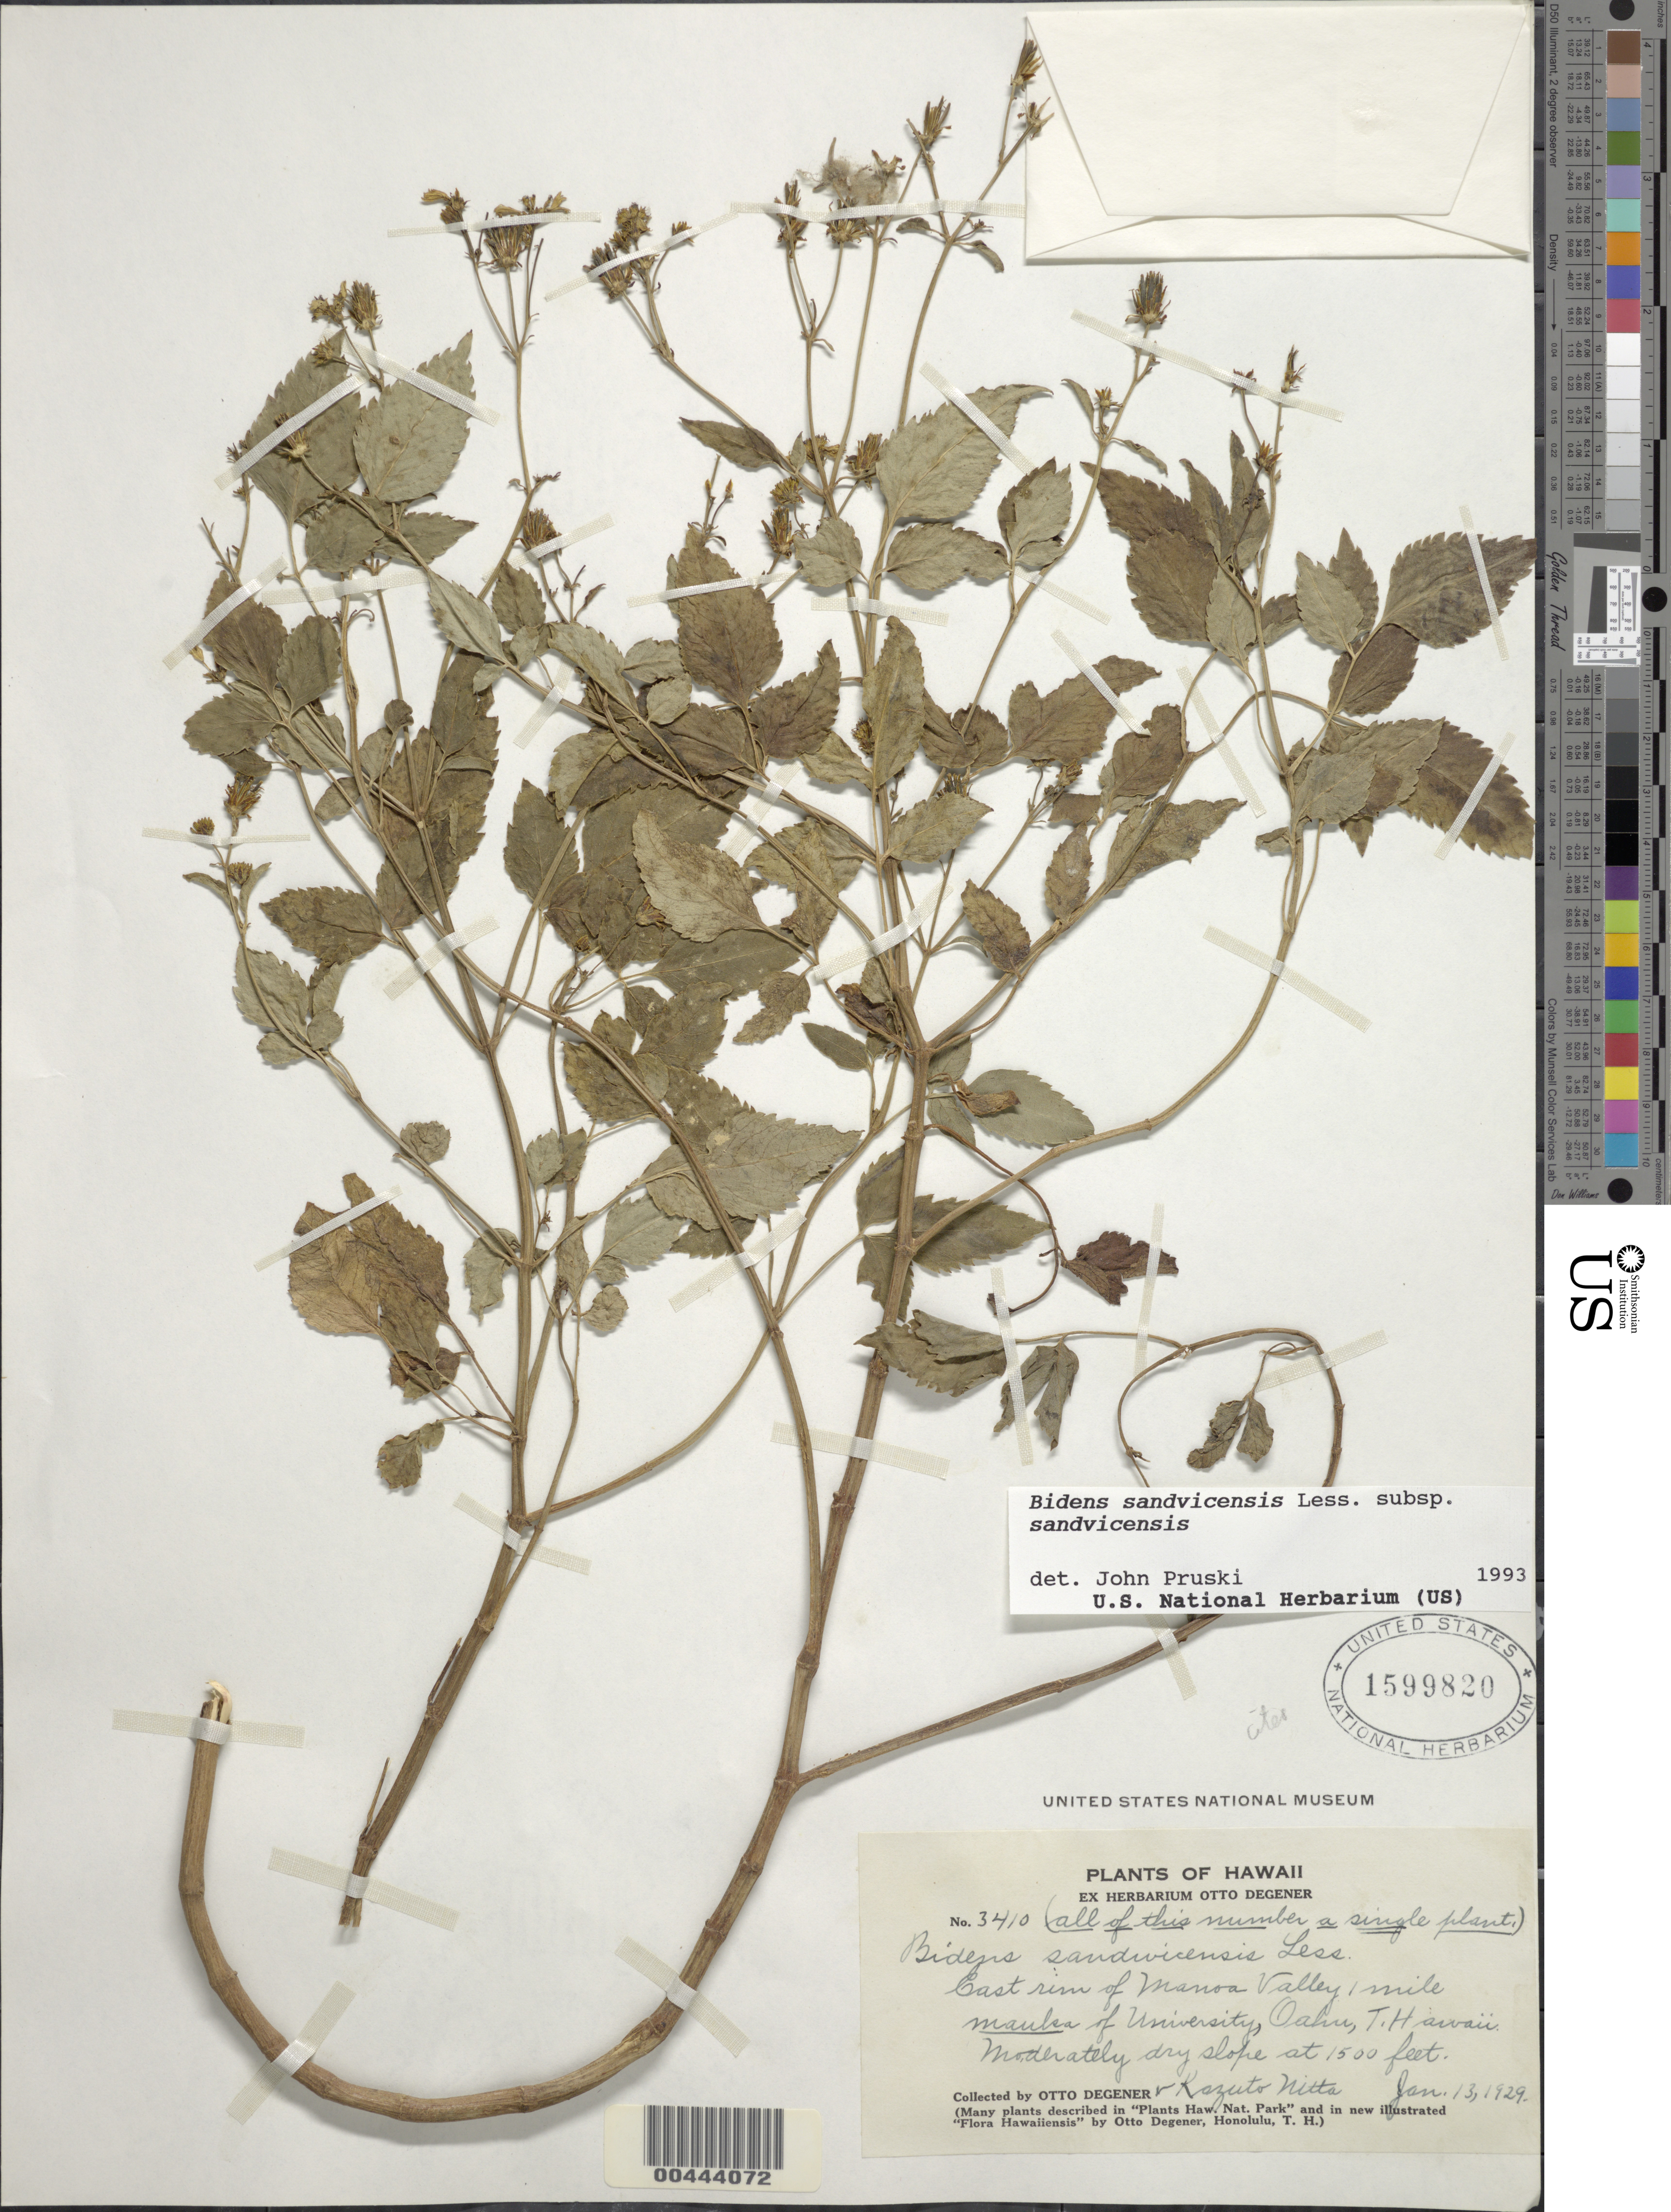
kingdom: Plantae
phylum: Tracheophyta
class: Magnoliopsida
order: Asterales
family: Asteraceae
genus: Bidens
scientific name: Bidens sandvicensis subsp. sandvicensis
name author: Less.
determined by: Pruski, J. F.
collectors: O. Degener & K. Nitta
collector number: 3410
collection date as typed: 13 Jan 1929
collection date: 1929-01-13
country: United States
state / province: Hawaii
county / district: Honolulu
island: Oahu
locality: East rim of Manoa Valley 1 mi mauka of University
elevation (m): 457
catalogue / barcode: US 1599820